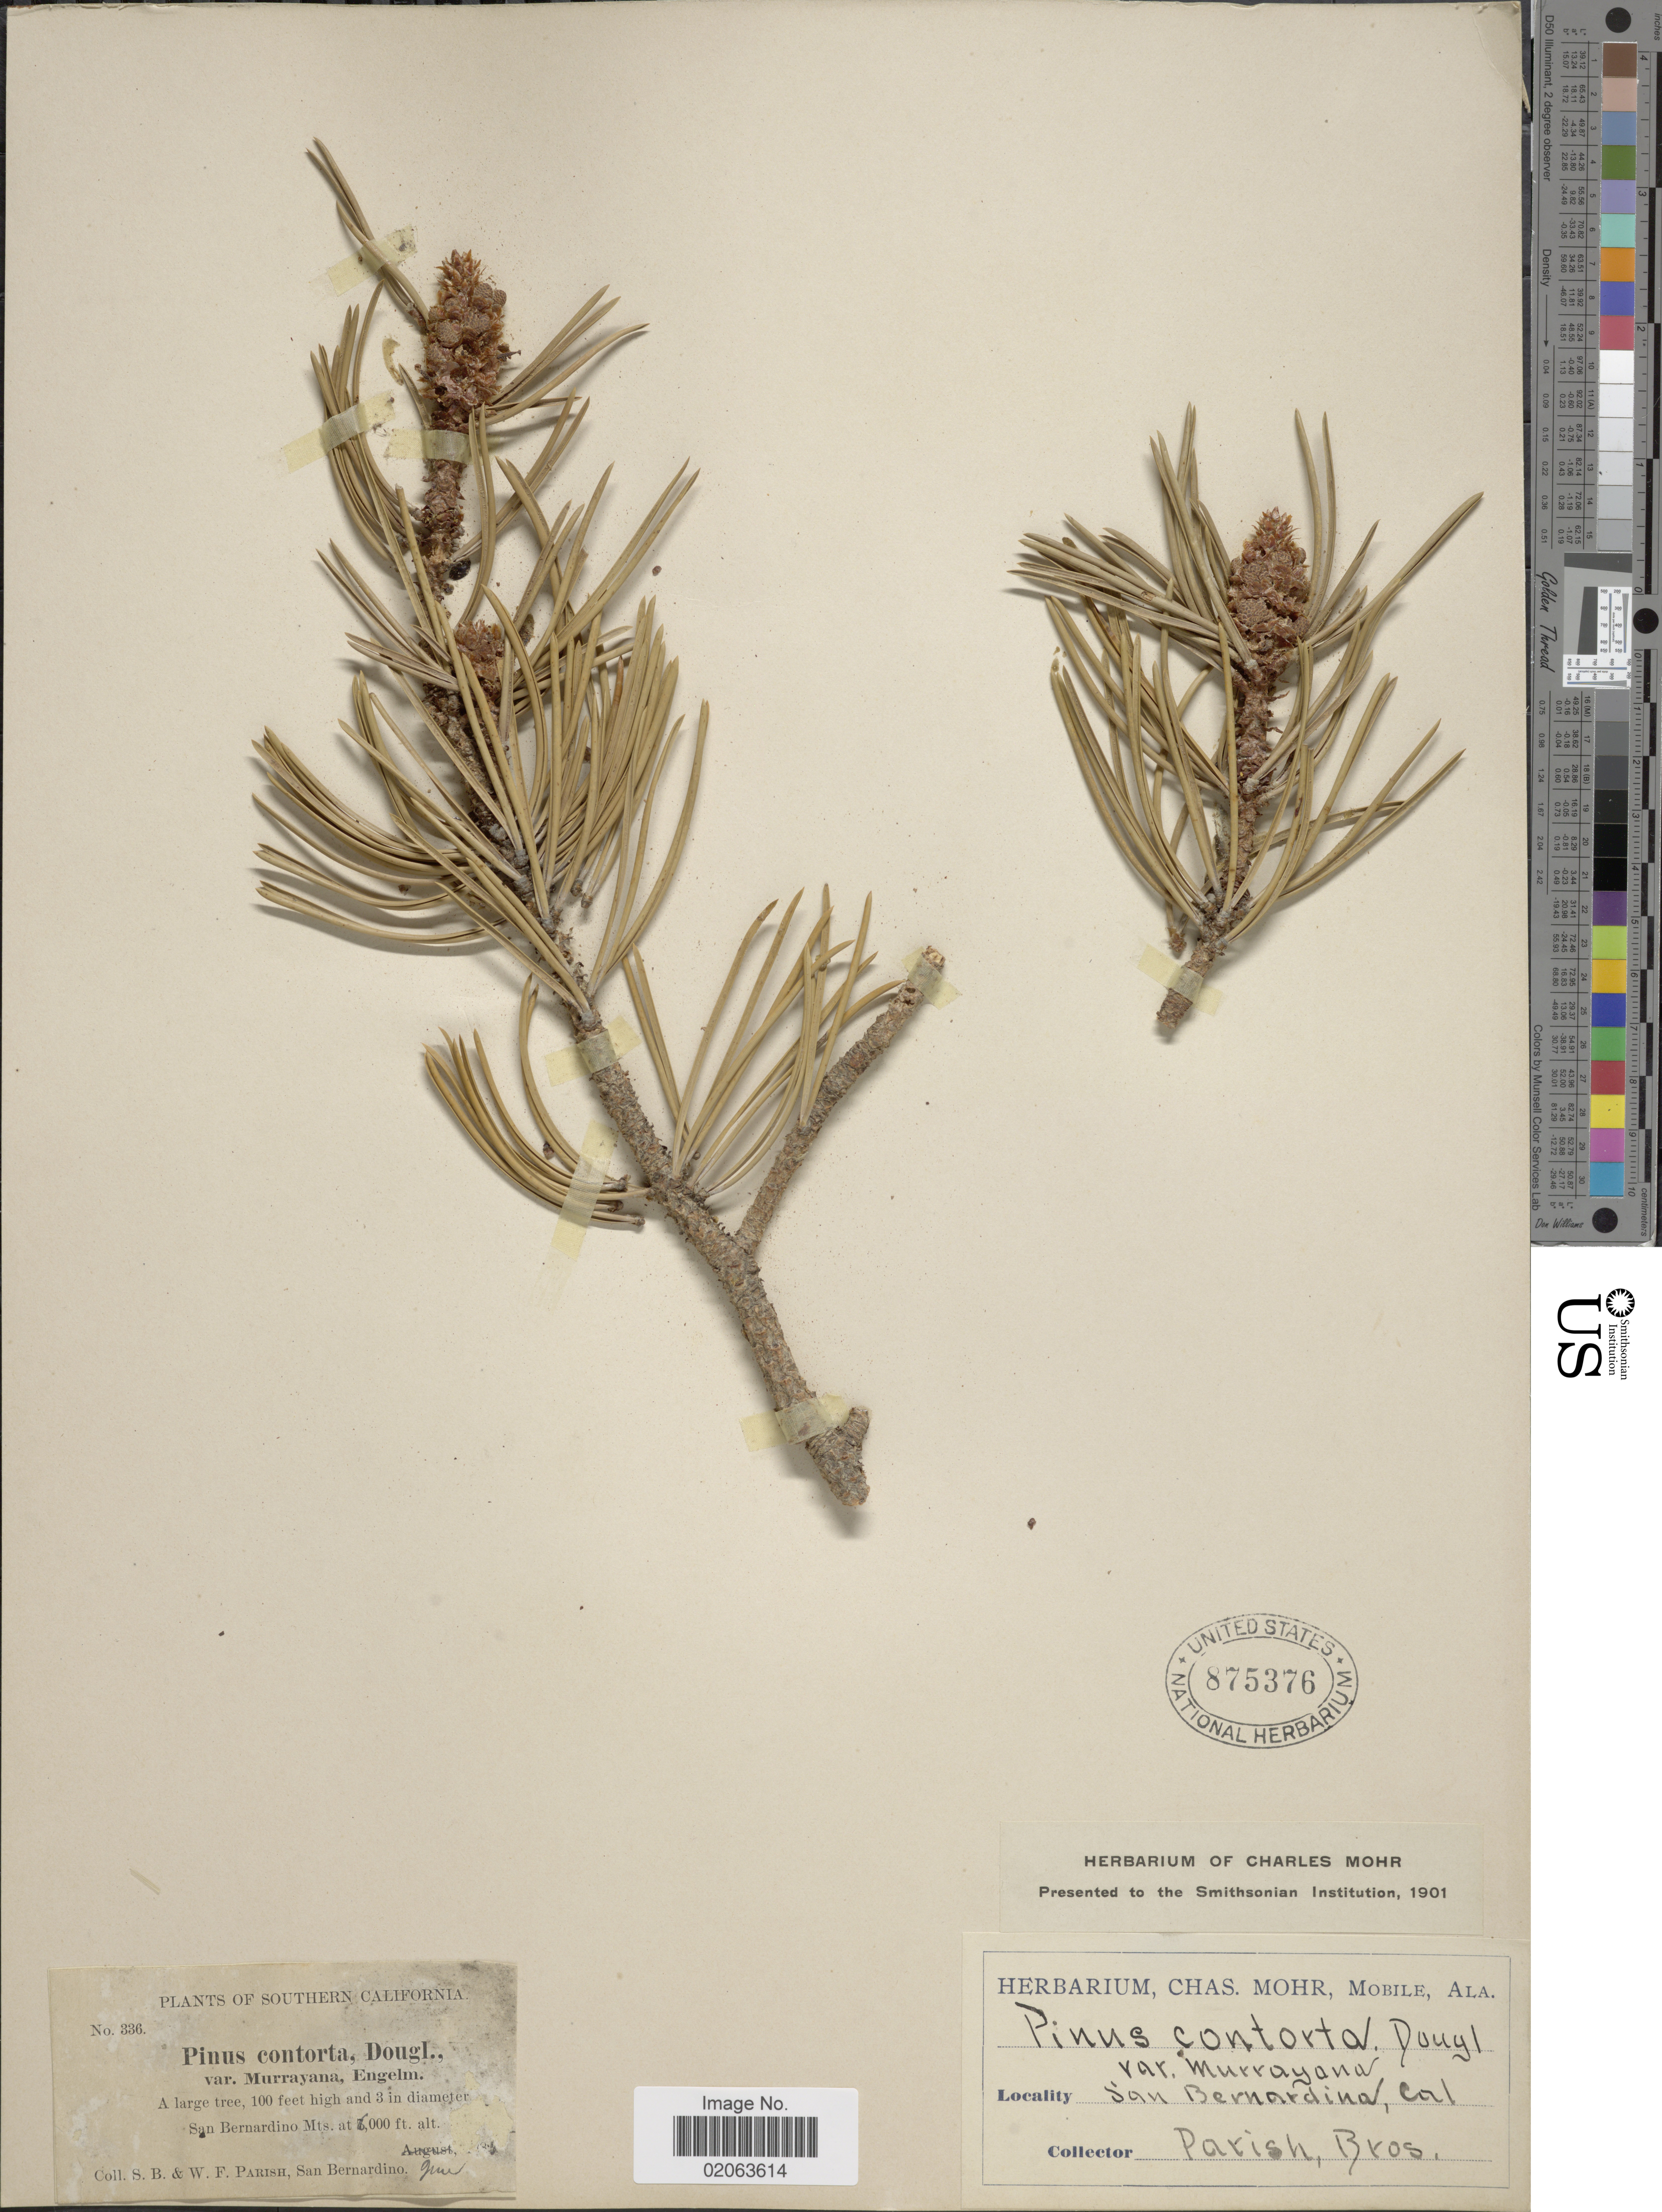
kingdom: Plantae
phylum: Tracheophyta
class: Pinopsida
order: Pinales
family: Pinaceae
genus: Pinus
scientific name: Pinus contorta var. murrayana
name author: (Balf.) S. Watson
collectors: Parish Bros., S. B. Parish & W. F. Parish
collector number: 336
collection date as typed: Transcribed d/m/y: /6/85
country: United States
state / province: California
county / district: San Bernardino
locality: Southern California. San Bernardino Mts.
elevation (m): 1829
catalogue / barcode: US 875376